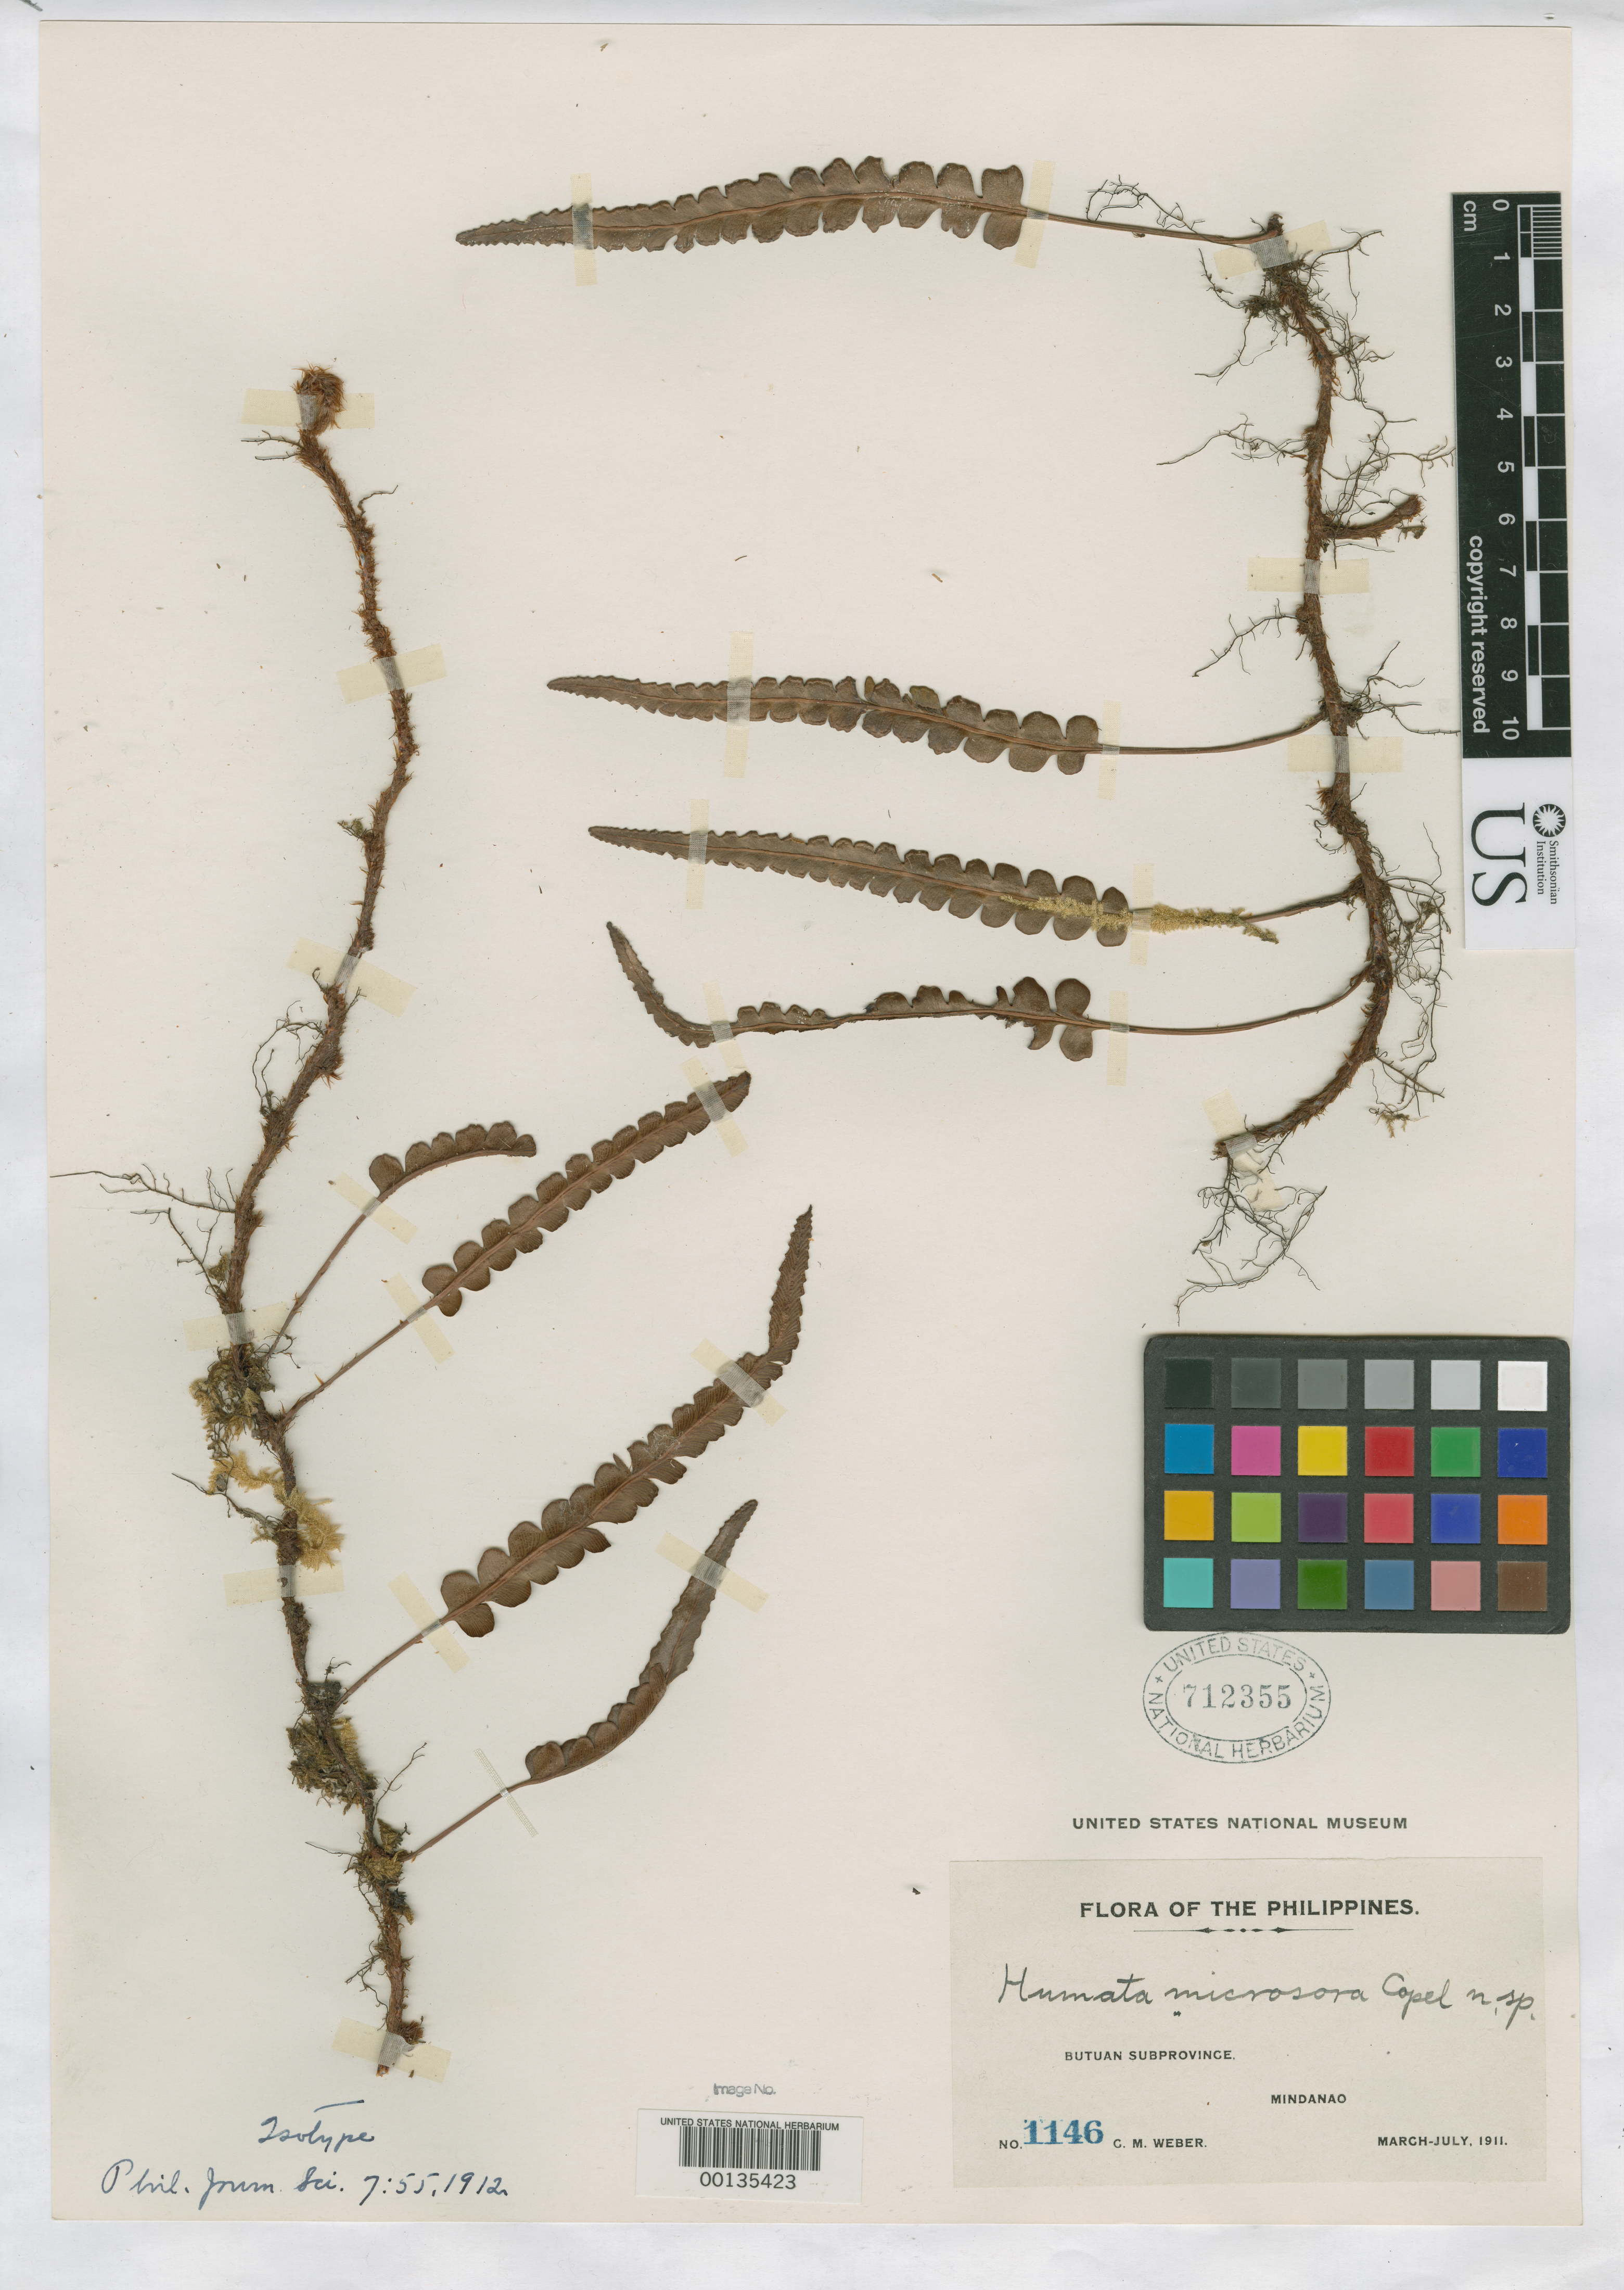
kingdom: Plantae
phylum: Tracheophyta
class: Polypodiopsida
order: Polypodiales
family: Davalliaceae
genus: Humata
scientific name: Humata microsora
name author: Copel.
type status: Isotype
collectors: C. M. Weber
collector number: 1146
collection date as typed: Mar 1911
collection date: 1911-03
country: Philippines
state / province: Caraga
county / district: Agusan del Norte / Agusan del Sur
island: Mindanao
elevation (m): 180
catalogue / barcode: US 712355